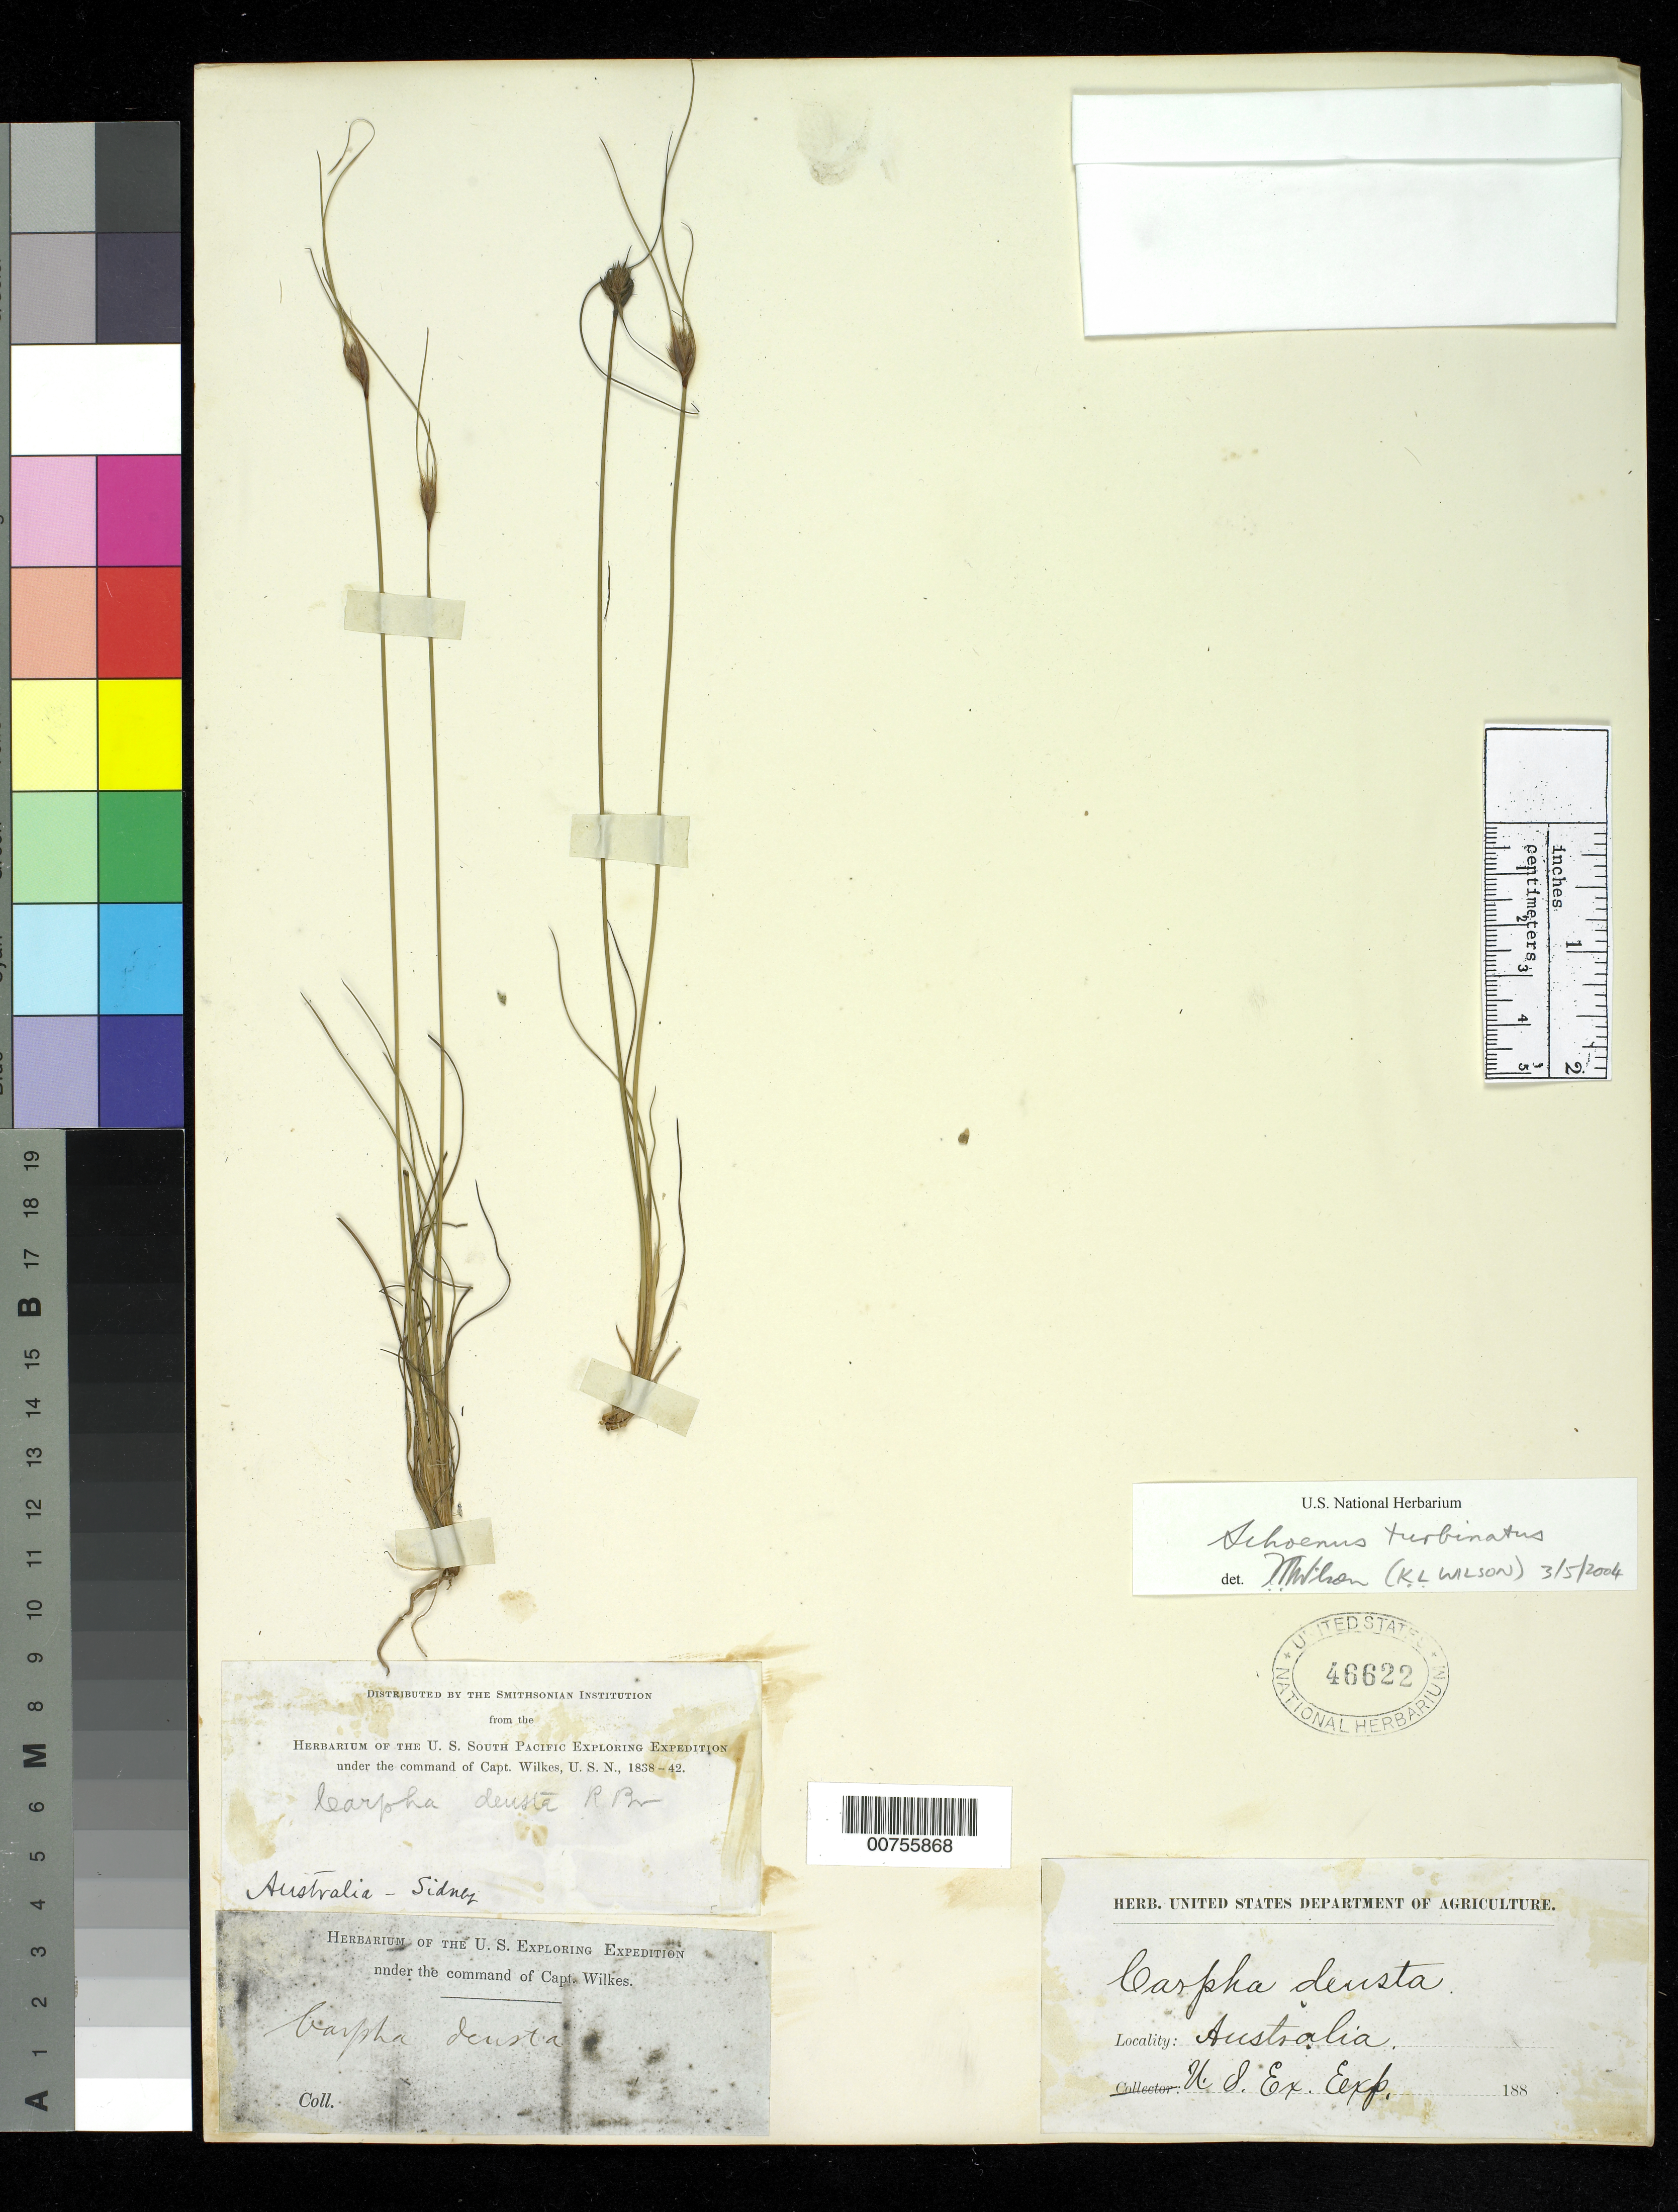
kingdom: Plantae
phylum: Tracheophyta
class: Liliopsida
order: Poales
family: Cyperaceae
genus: Chaetospora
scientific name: Chaetospora turbinata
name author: R. Br.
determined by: Strong, Mark T., (BOT), Smithsonian Institution - National Museum of Natural History (UNITED STATES)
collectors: Wilkes Explor. Exped.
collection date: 1838/1842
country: Australia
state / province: New South Wales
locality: Sydney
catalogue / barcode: US 46622